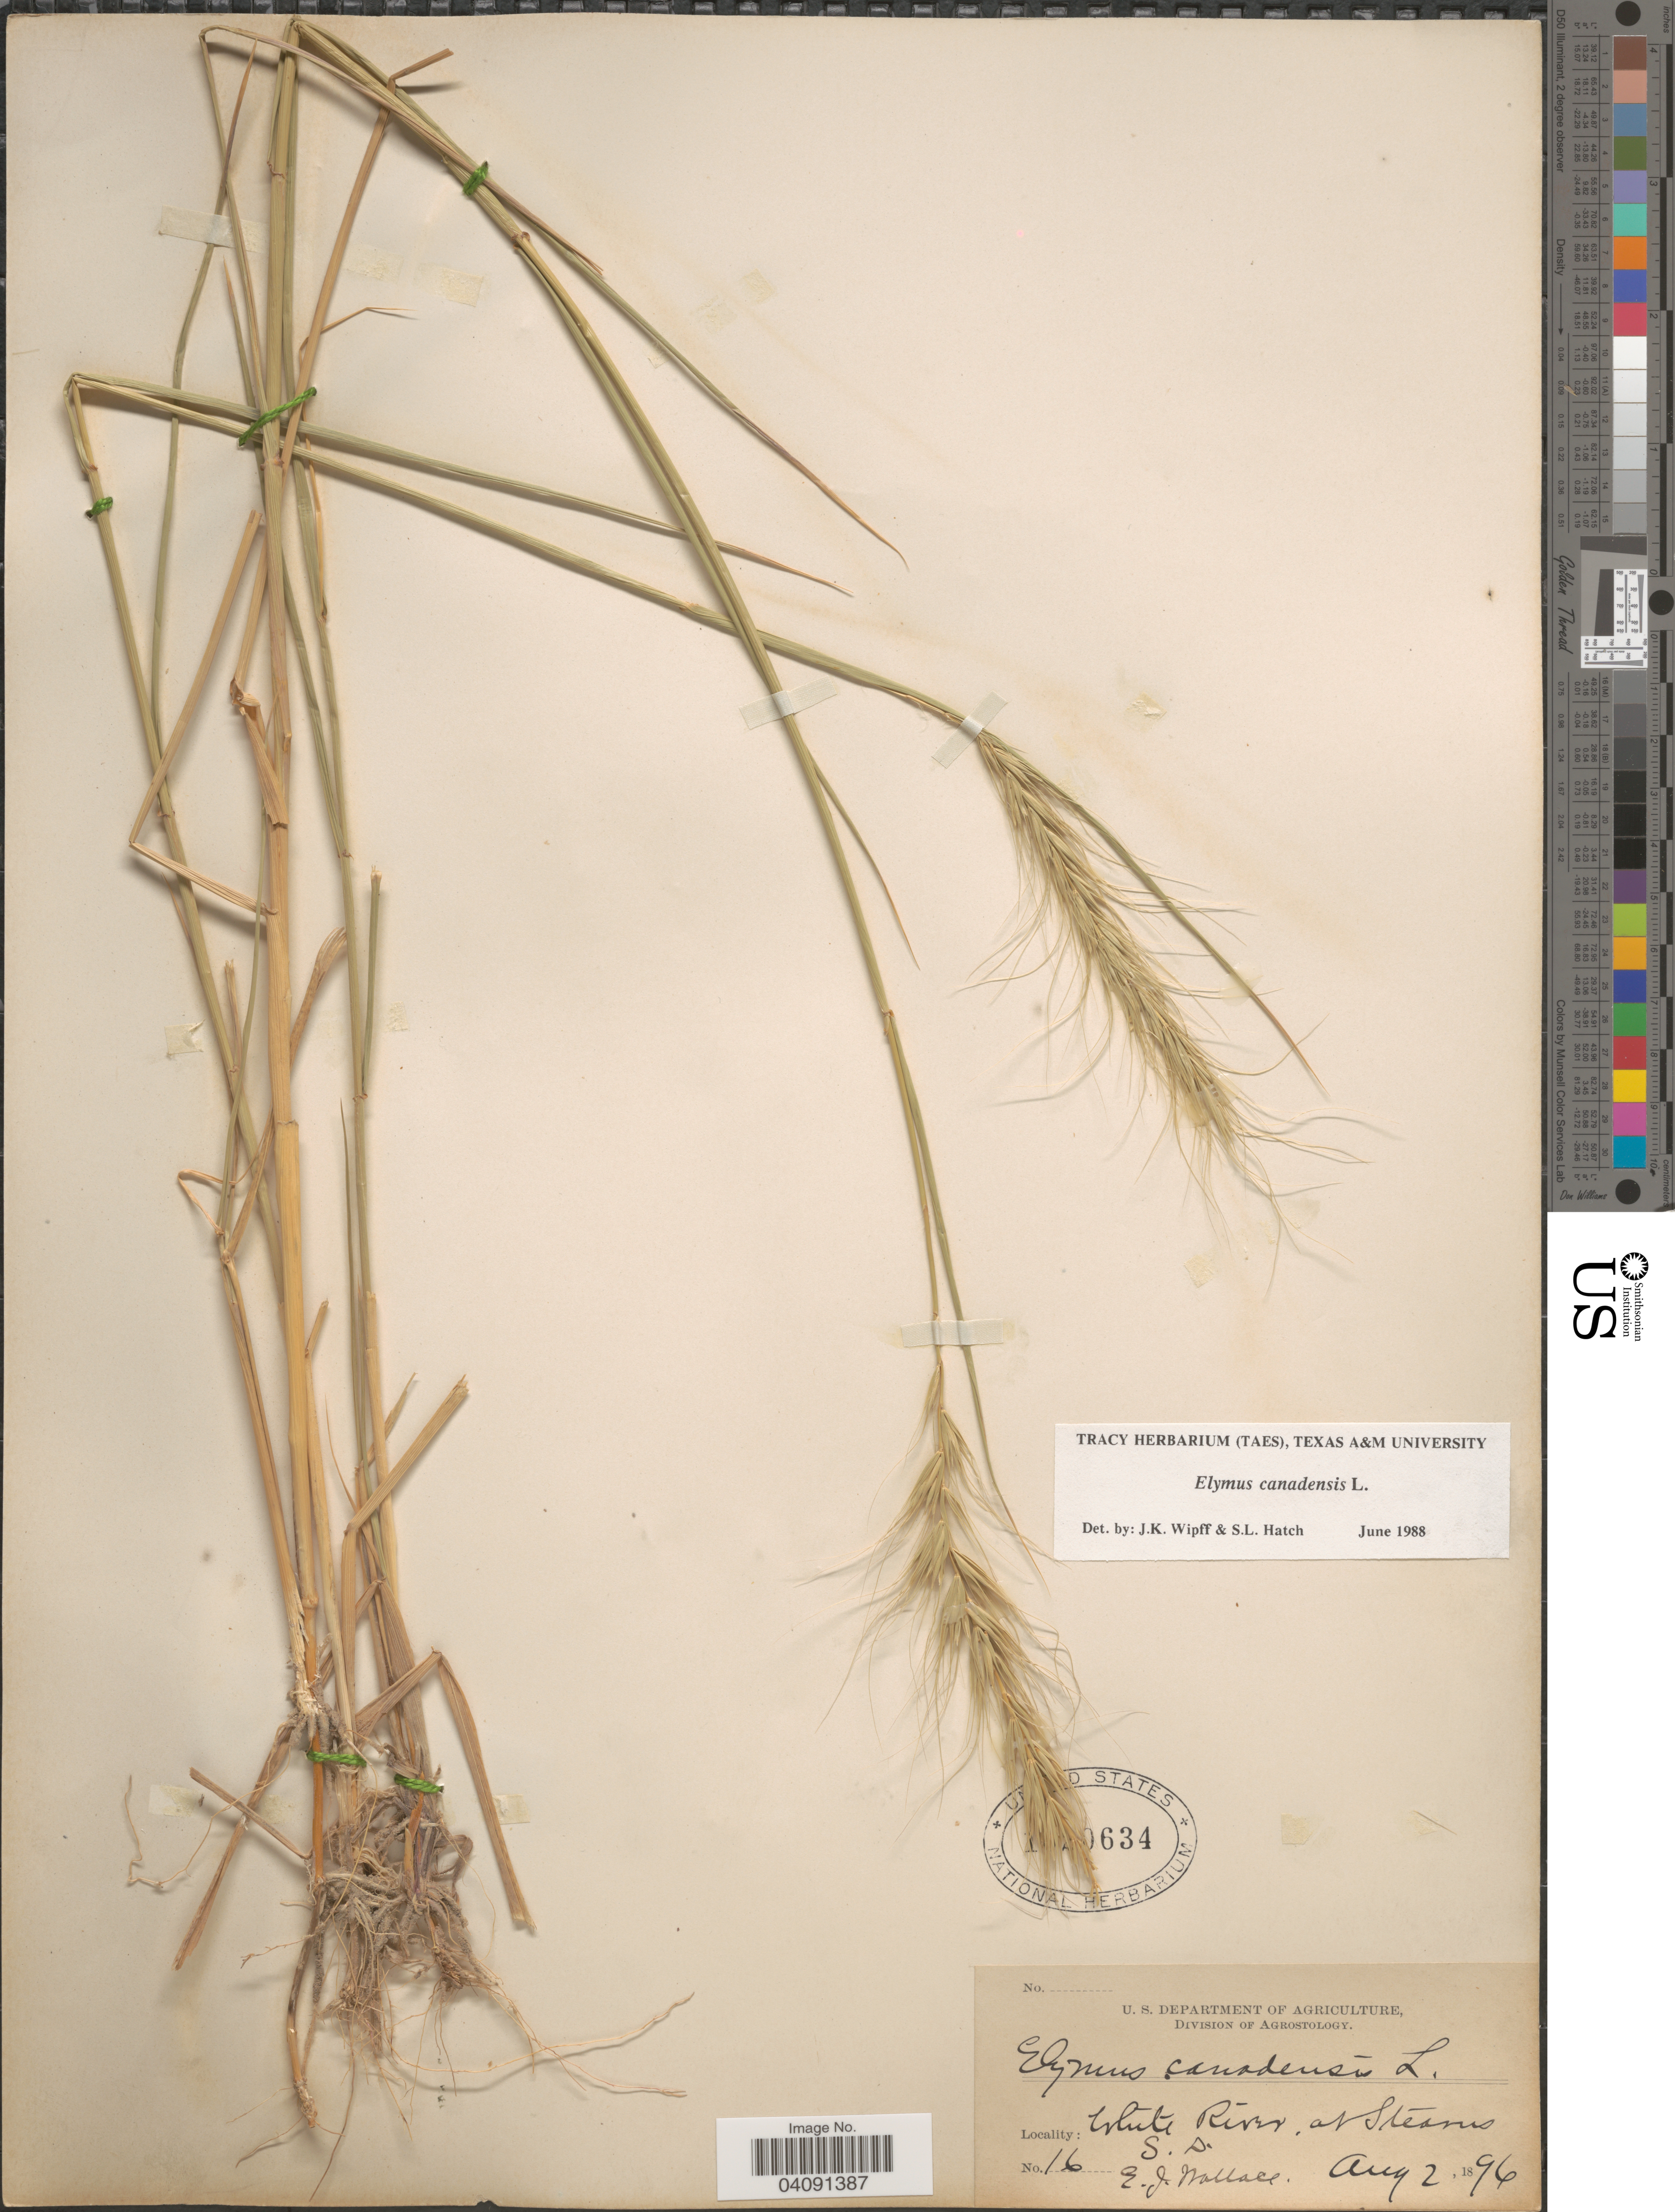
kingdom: Plantae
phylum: Tracheophyta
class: Liliopsida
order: Poales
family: Poaceae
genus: Elymus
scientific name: Elymus canadensis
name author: L.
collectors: E. J. Wallace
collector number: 16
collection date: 1896-08-02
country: United States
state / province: South Dakota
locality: White River of Stearns.